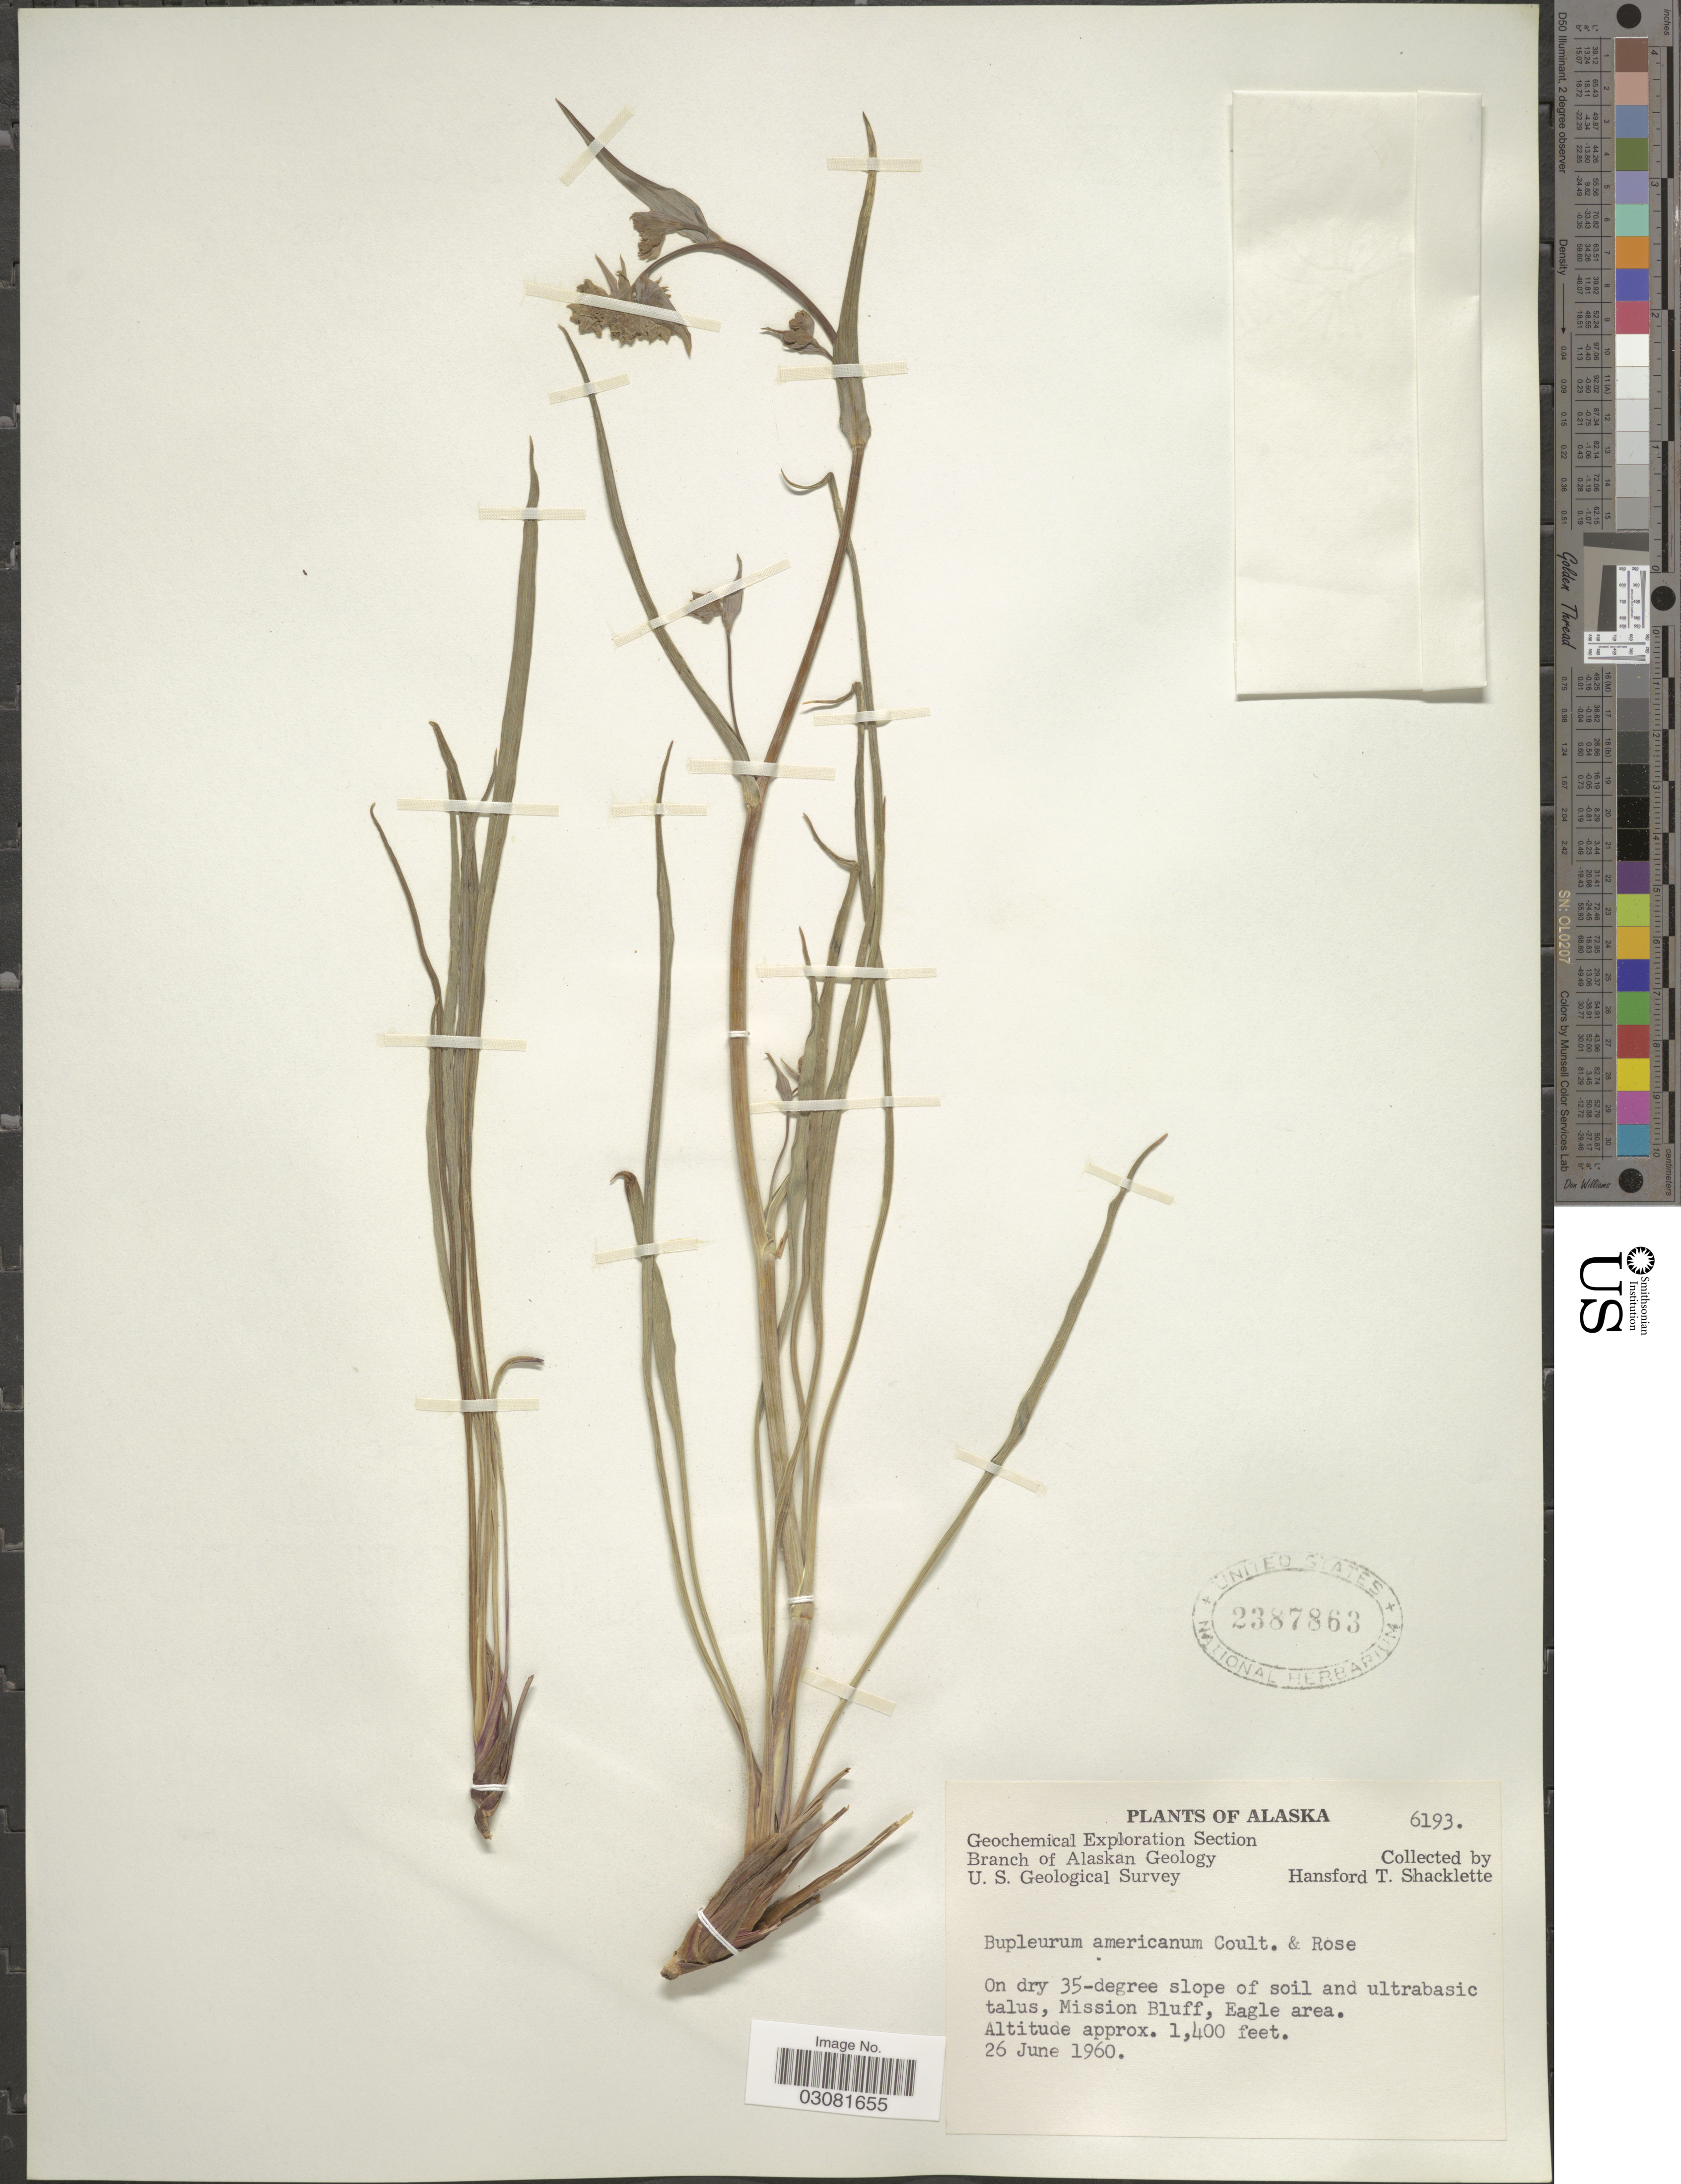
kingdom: Plantae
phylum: Tracheophyta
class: Magnoliopsida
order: Apiales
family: Apiaceae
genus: Bupleurum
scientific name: Bupleurum americanum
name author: J.M. Coult. & Rose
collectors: H. Shacklette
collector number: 6193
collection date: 1960-06-26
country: United States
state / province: Alaska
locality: Mission Bluff, Eagle area.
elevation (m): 427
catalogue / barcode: US 2387863